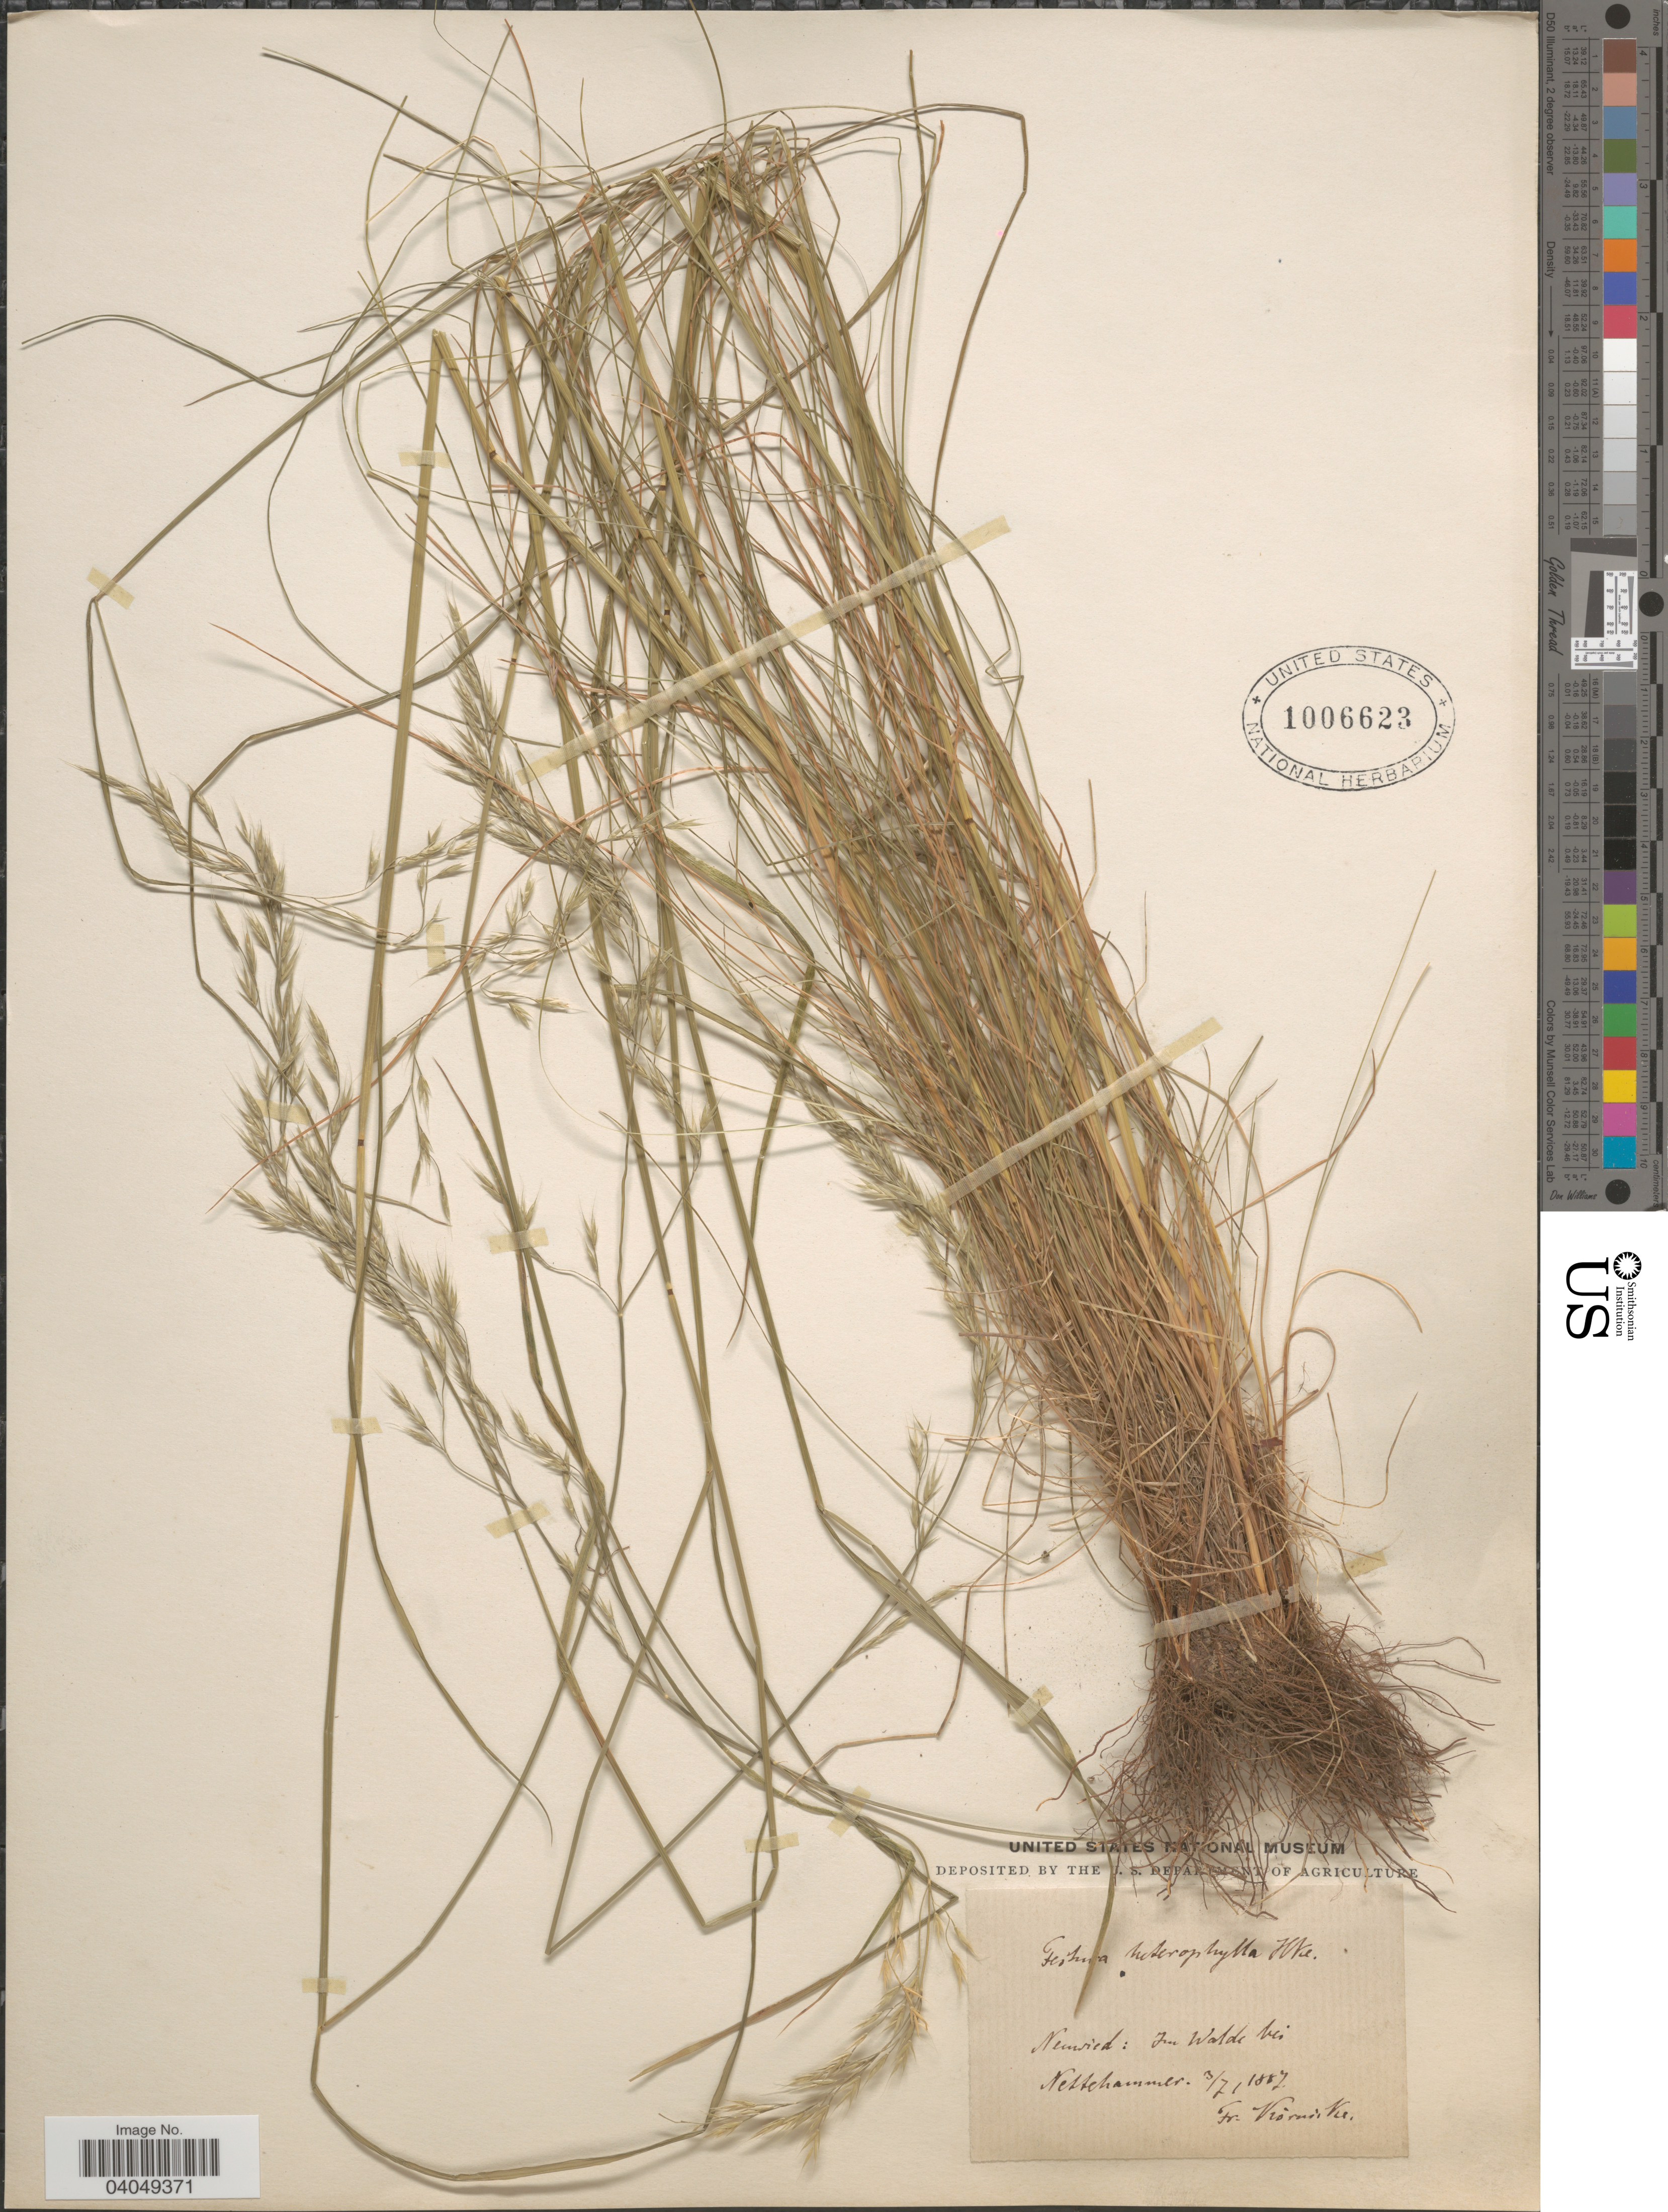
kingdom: Plantae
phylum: Tracheophyta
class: Liliopsida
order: Poales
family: Poaceae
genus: Festuca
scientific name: Festuca heterophylla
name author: Lam.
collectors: F. A. Körnicke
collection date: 1887-07-03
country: Germany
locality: Neuwied: Im Walde bei Nettehammer.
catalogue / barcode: US 1006623